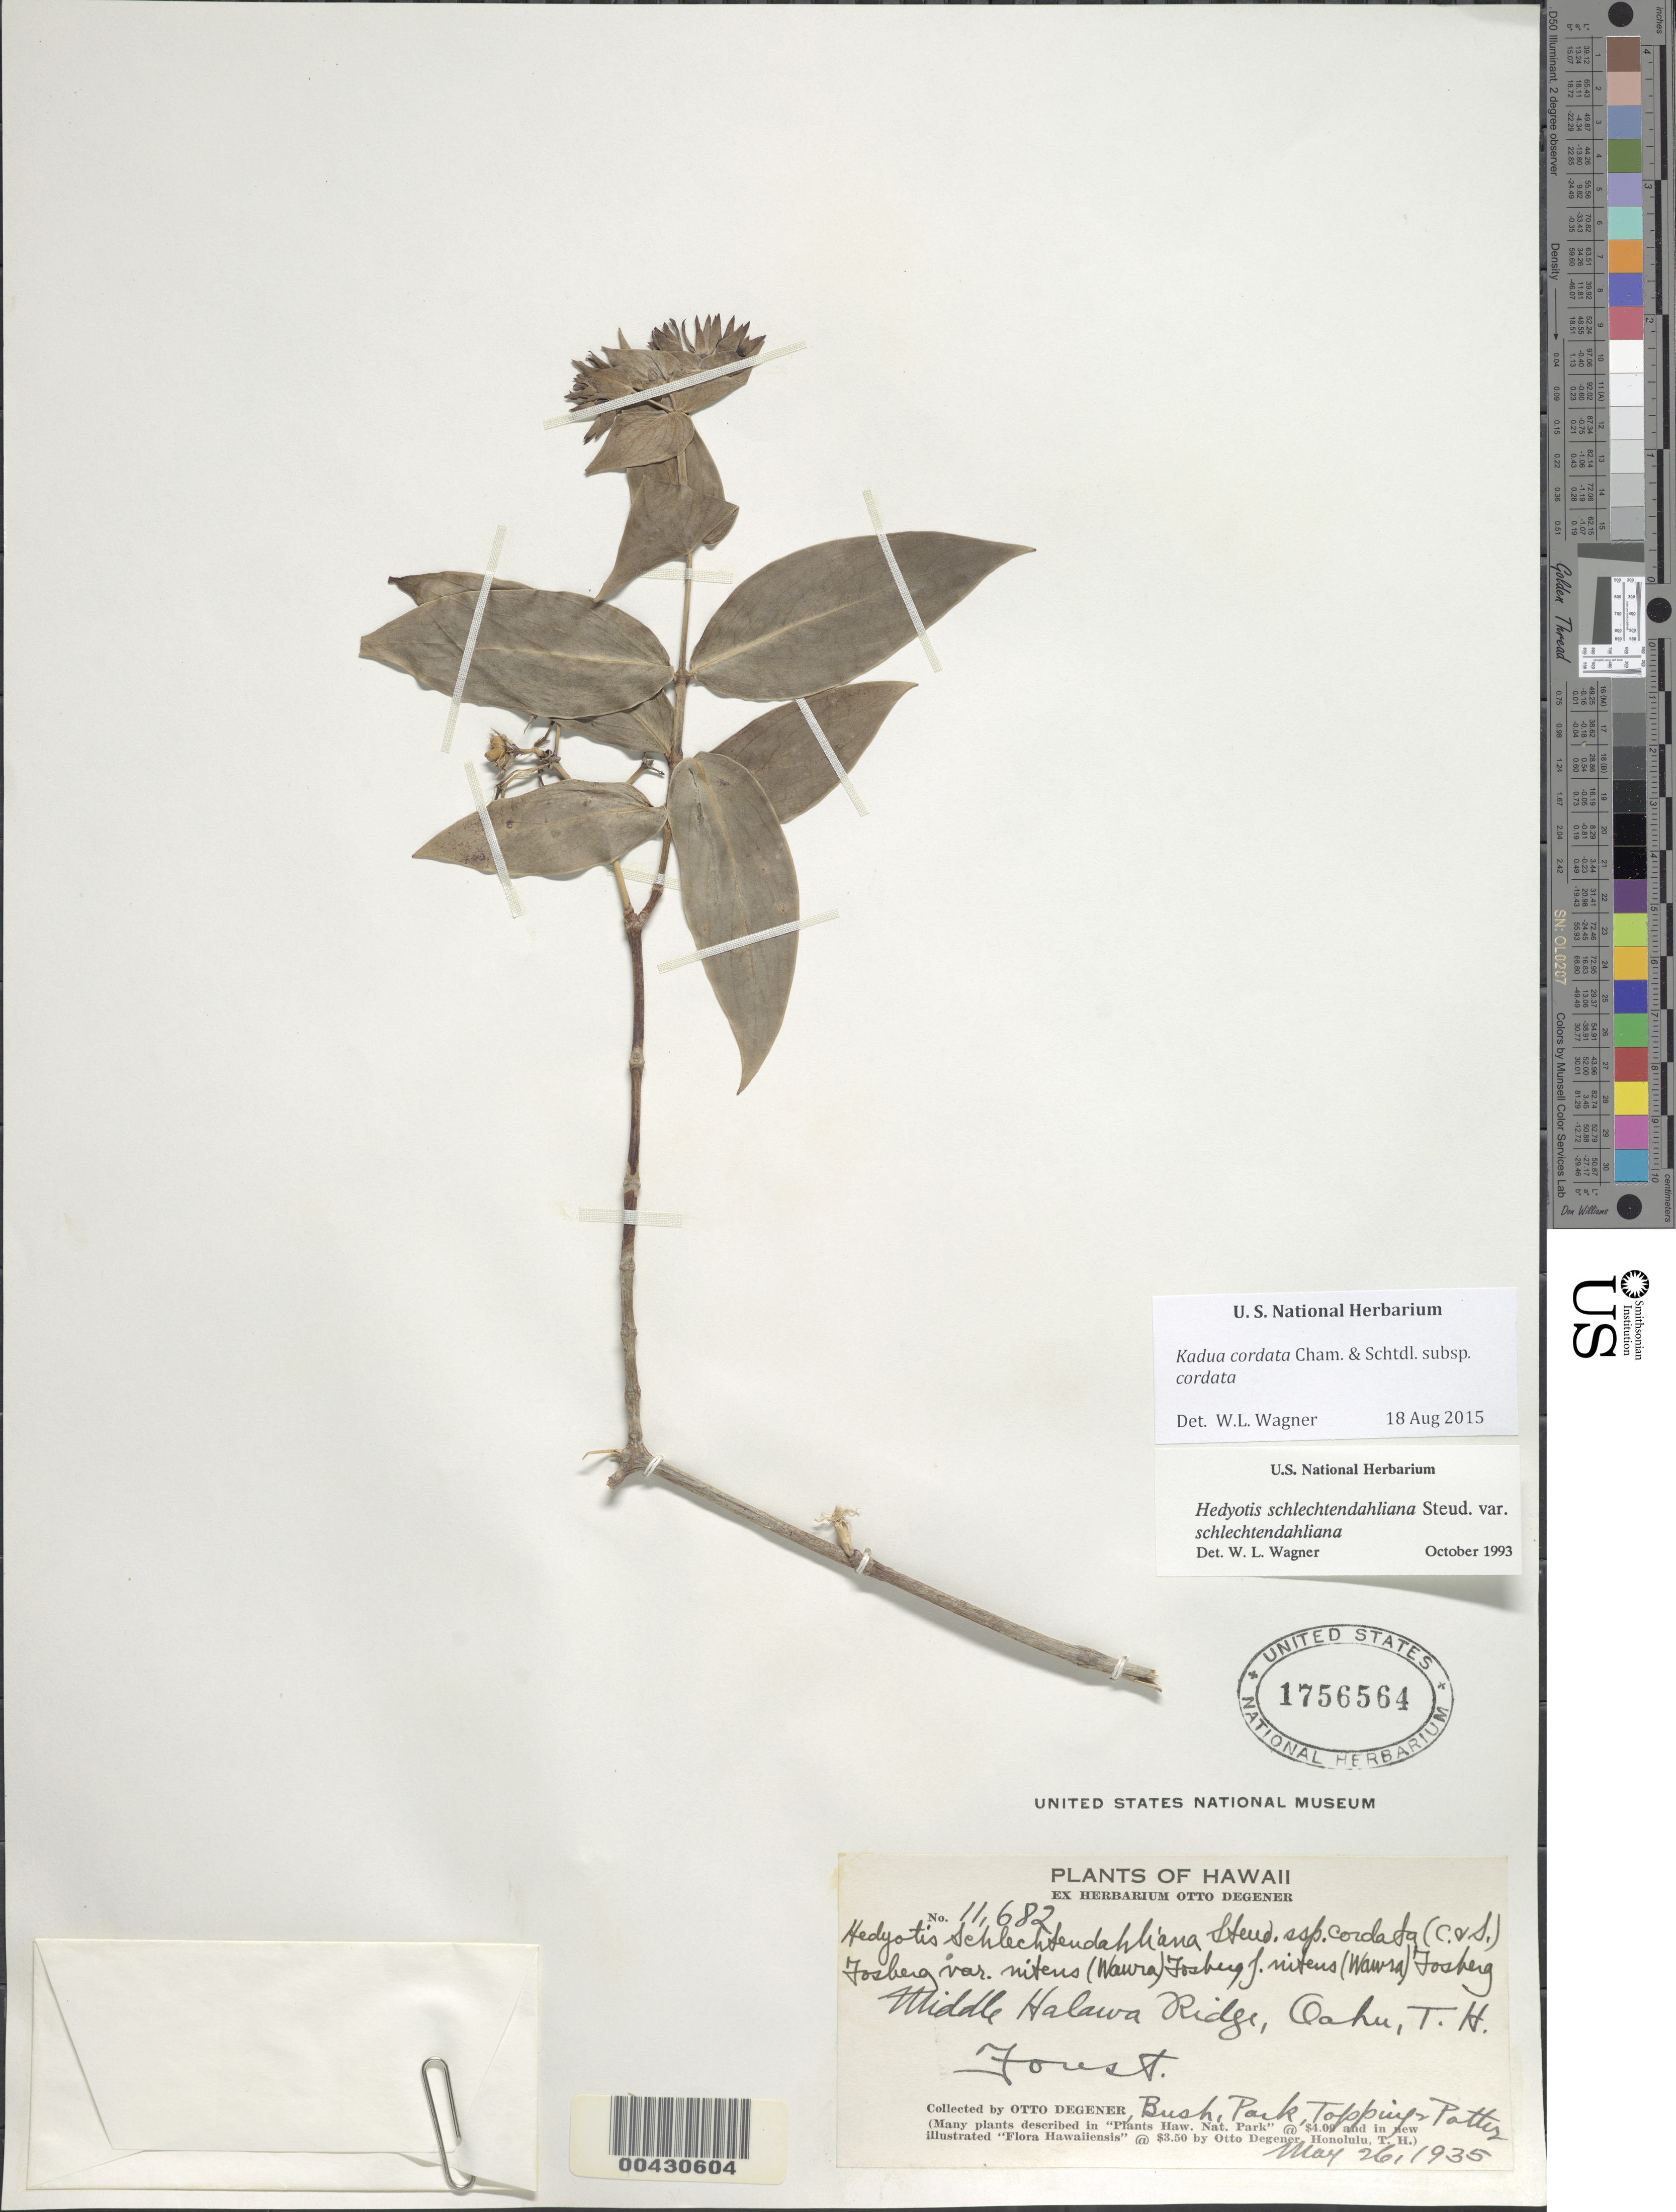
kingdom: Plantae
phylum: Tracheophyta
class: Magnoliopsida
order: Gentianales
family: Rubiaceae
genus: Kadua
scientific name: Kadua cordata subsp. cordata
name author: Cham. & Schltdl.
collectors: O. Degener, B. F. Bush, Park, D. L. Topping & Potter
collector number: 11682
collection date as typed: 26 May 1935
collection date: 1935-05-26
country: United States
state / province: Hawaii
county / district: Honolulu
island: Oahu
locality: Middle Halawa Ridge.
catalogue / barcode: US 1756564